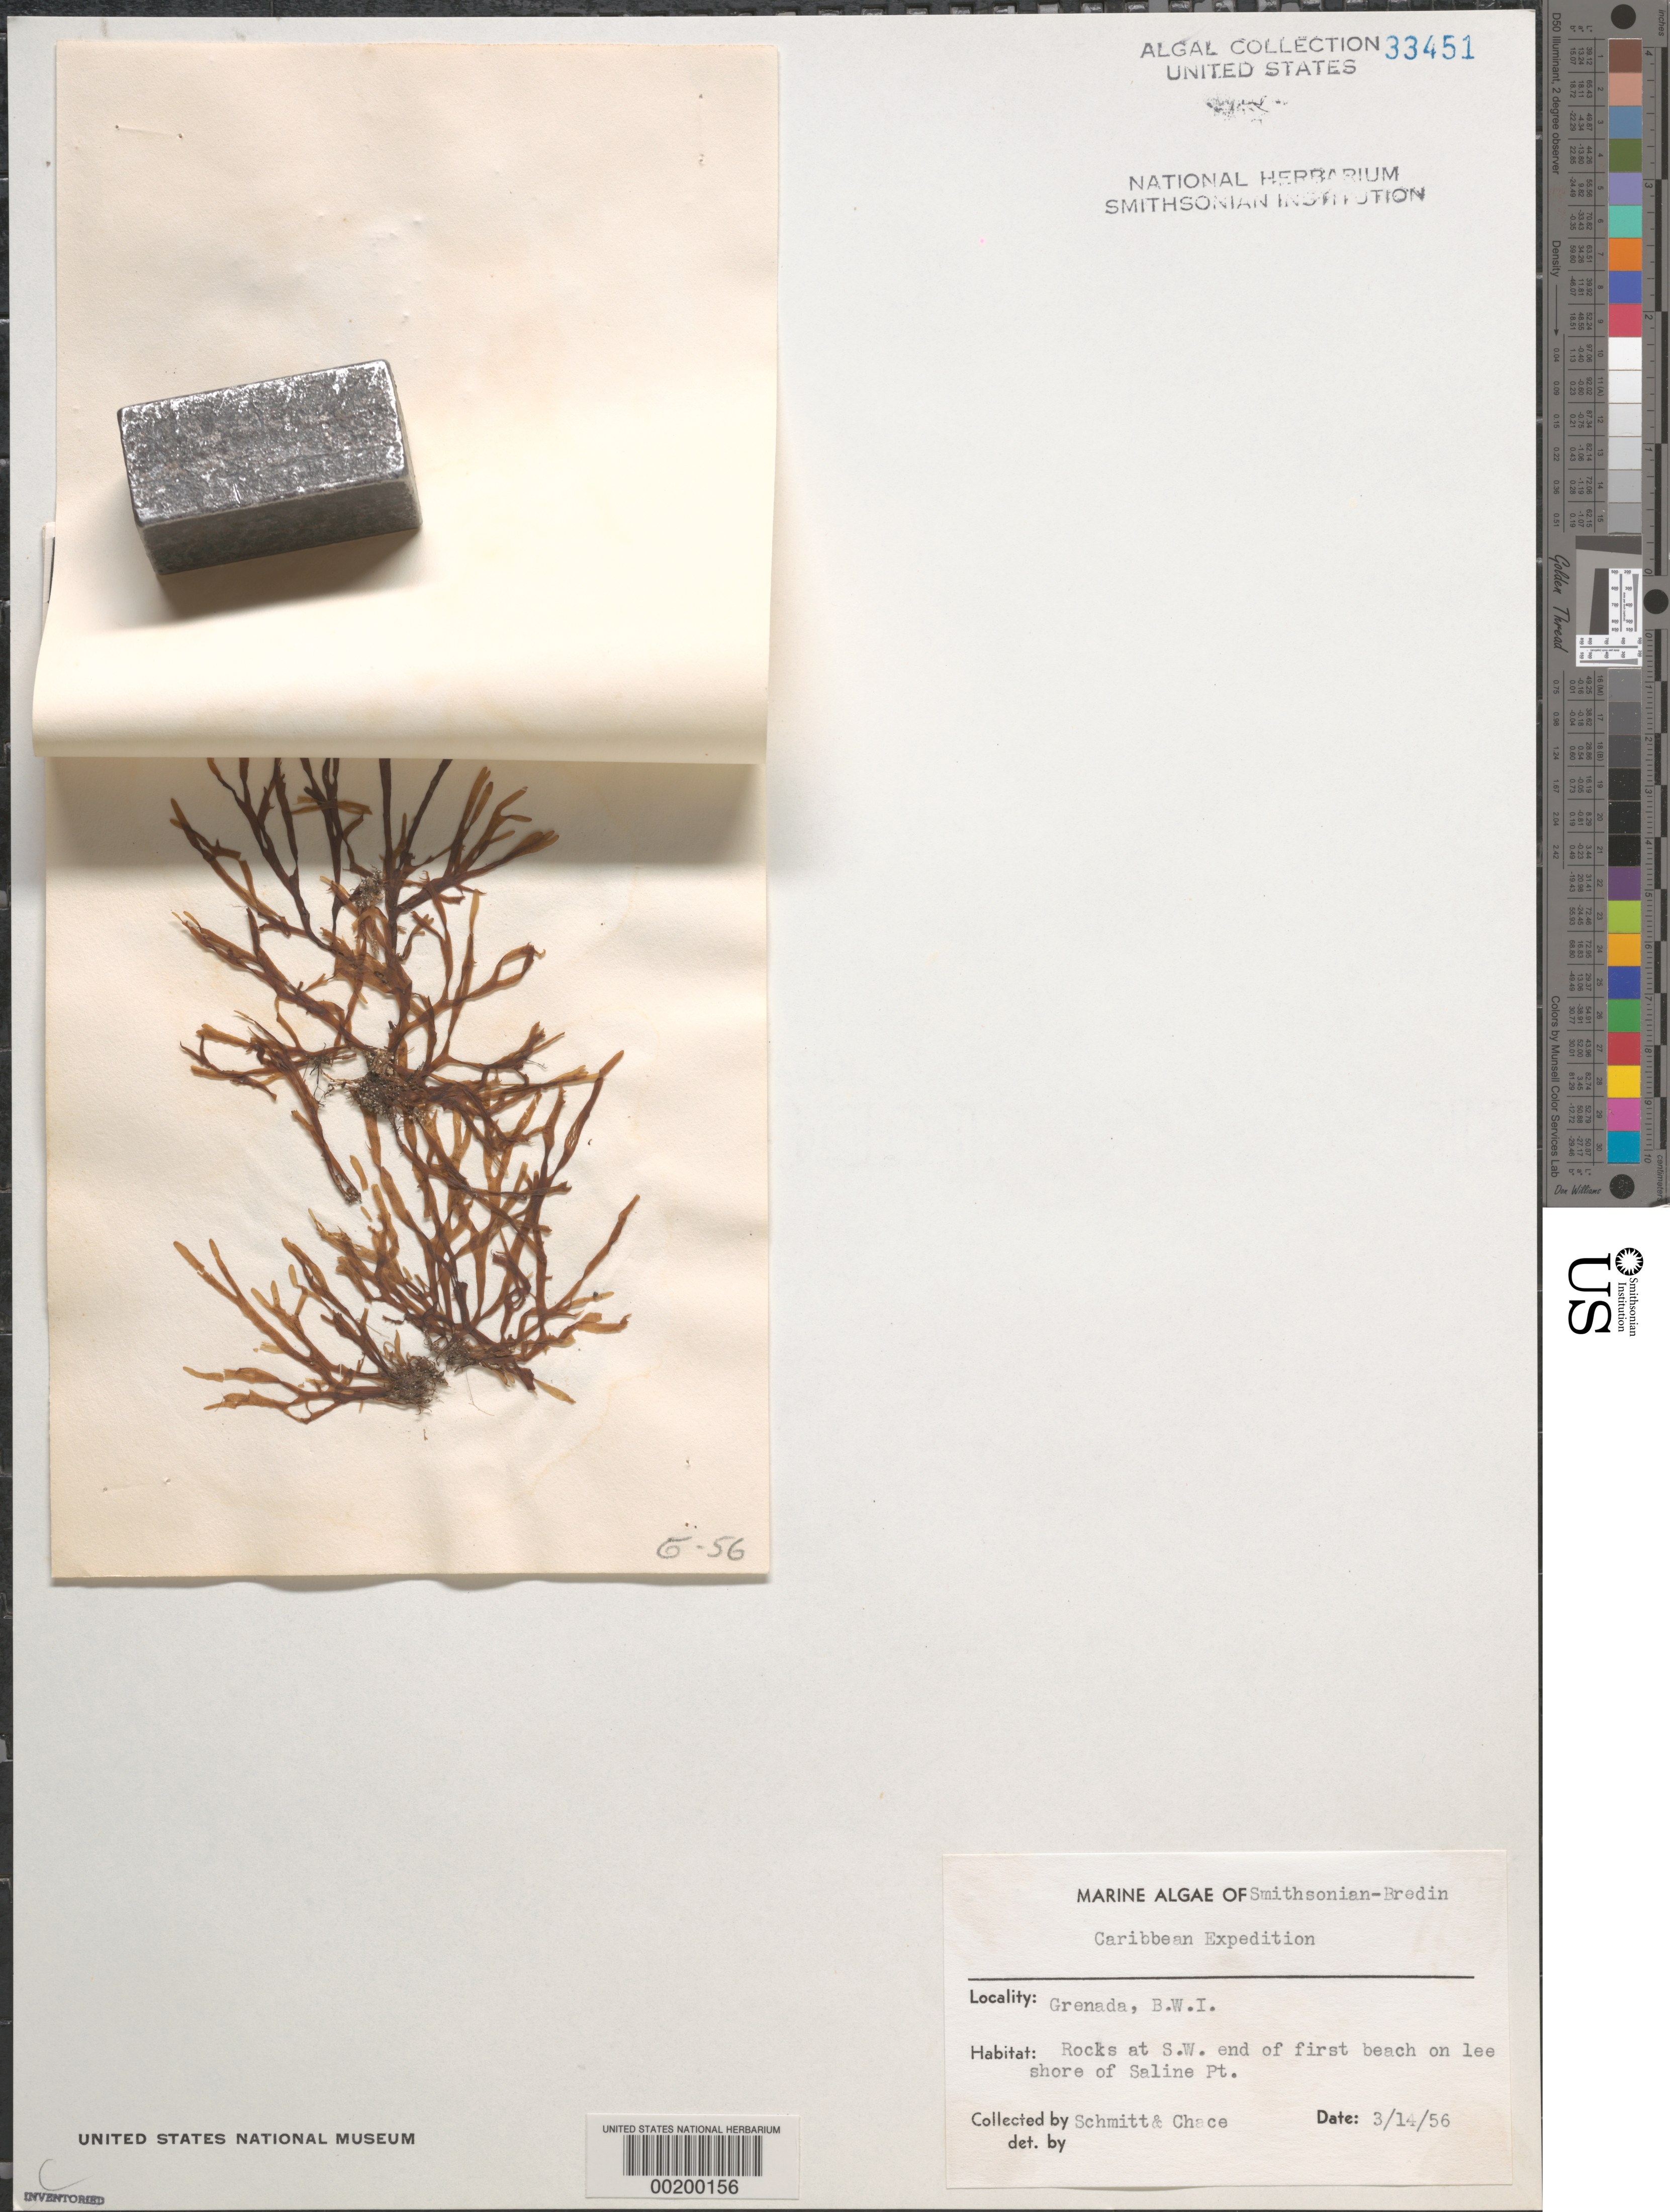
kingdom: Chromista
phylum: Ochrophyta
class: Phaeophyceae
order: Dictyotales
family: Dictyotaceae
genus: Dictyota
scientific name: Dictyota dichotoma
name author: (Huds.) J.V.Lamouroux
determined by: Taylor, William R.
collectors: W. L. Schmitt & F. Chace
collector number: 6-56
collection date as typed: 14 Mar 1956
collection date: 1956-03-14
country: St. Vincent - Grenadines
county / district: Grenadines Parish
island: Grenada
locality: Saline Point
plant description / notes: Smithsonian-Bredin Caribbean Expedition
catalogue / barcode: US 33451